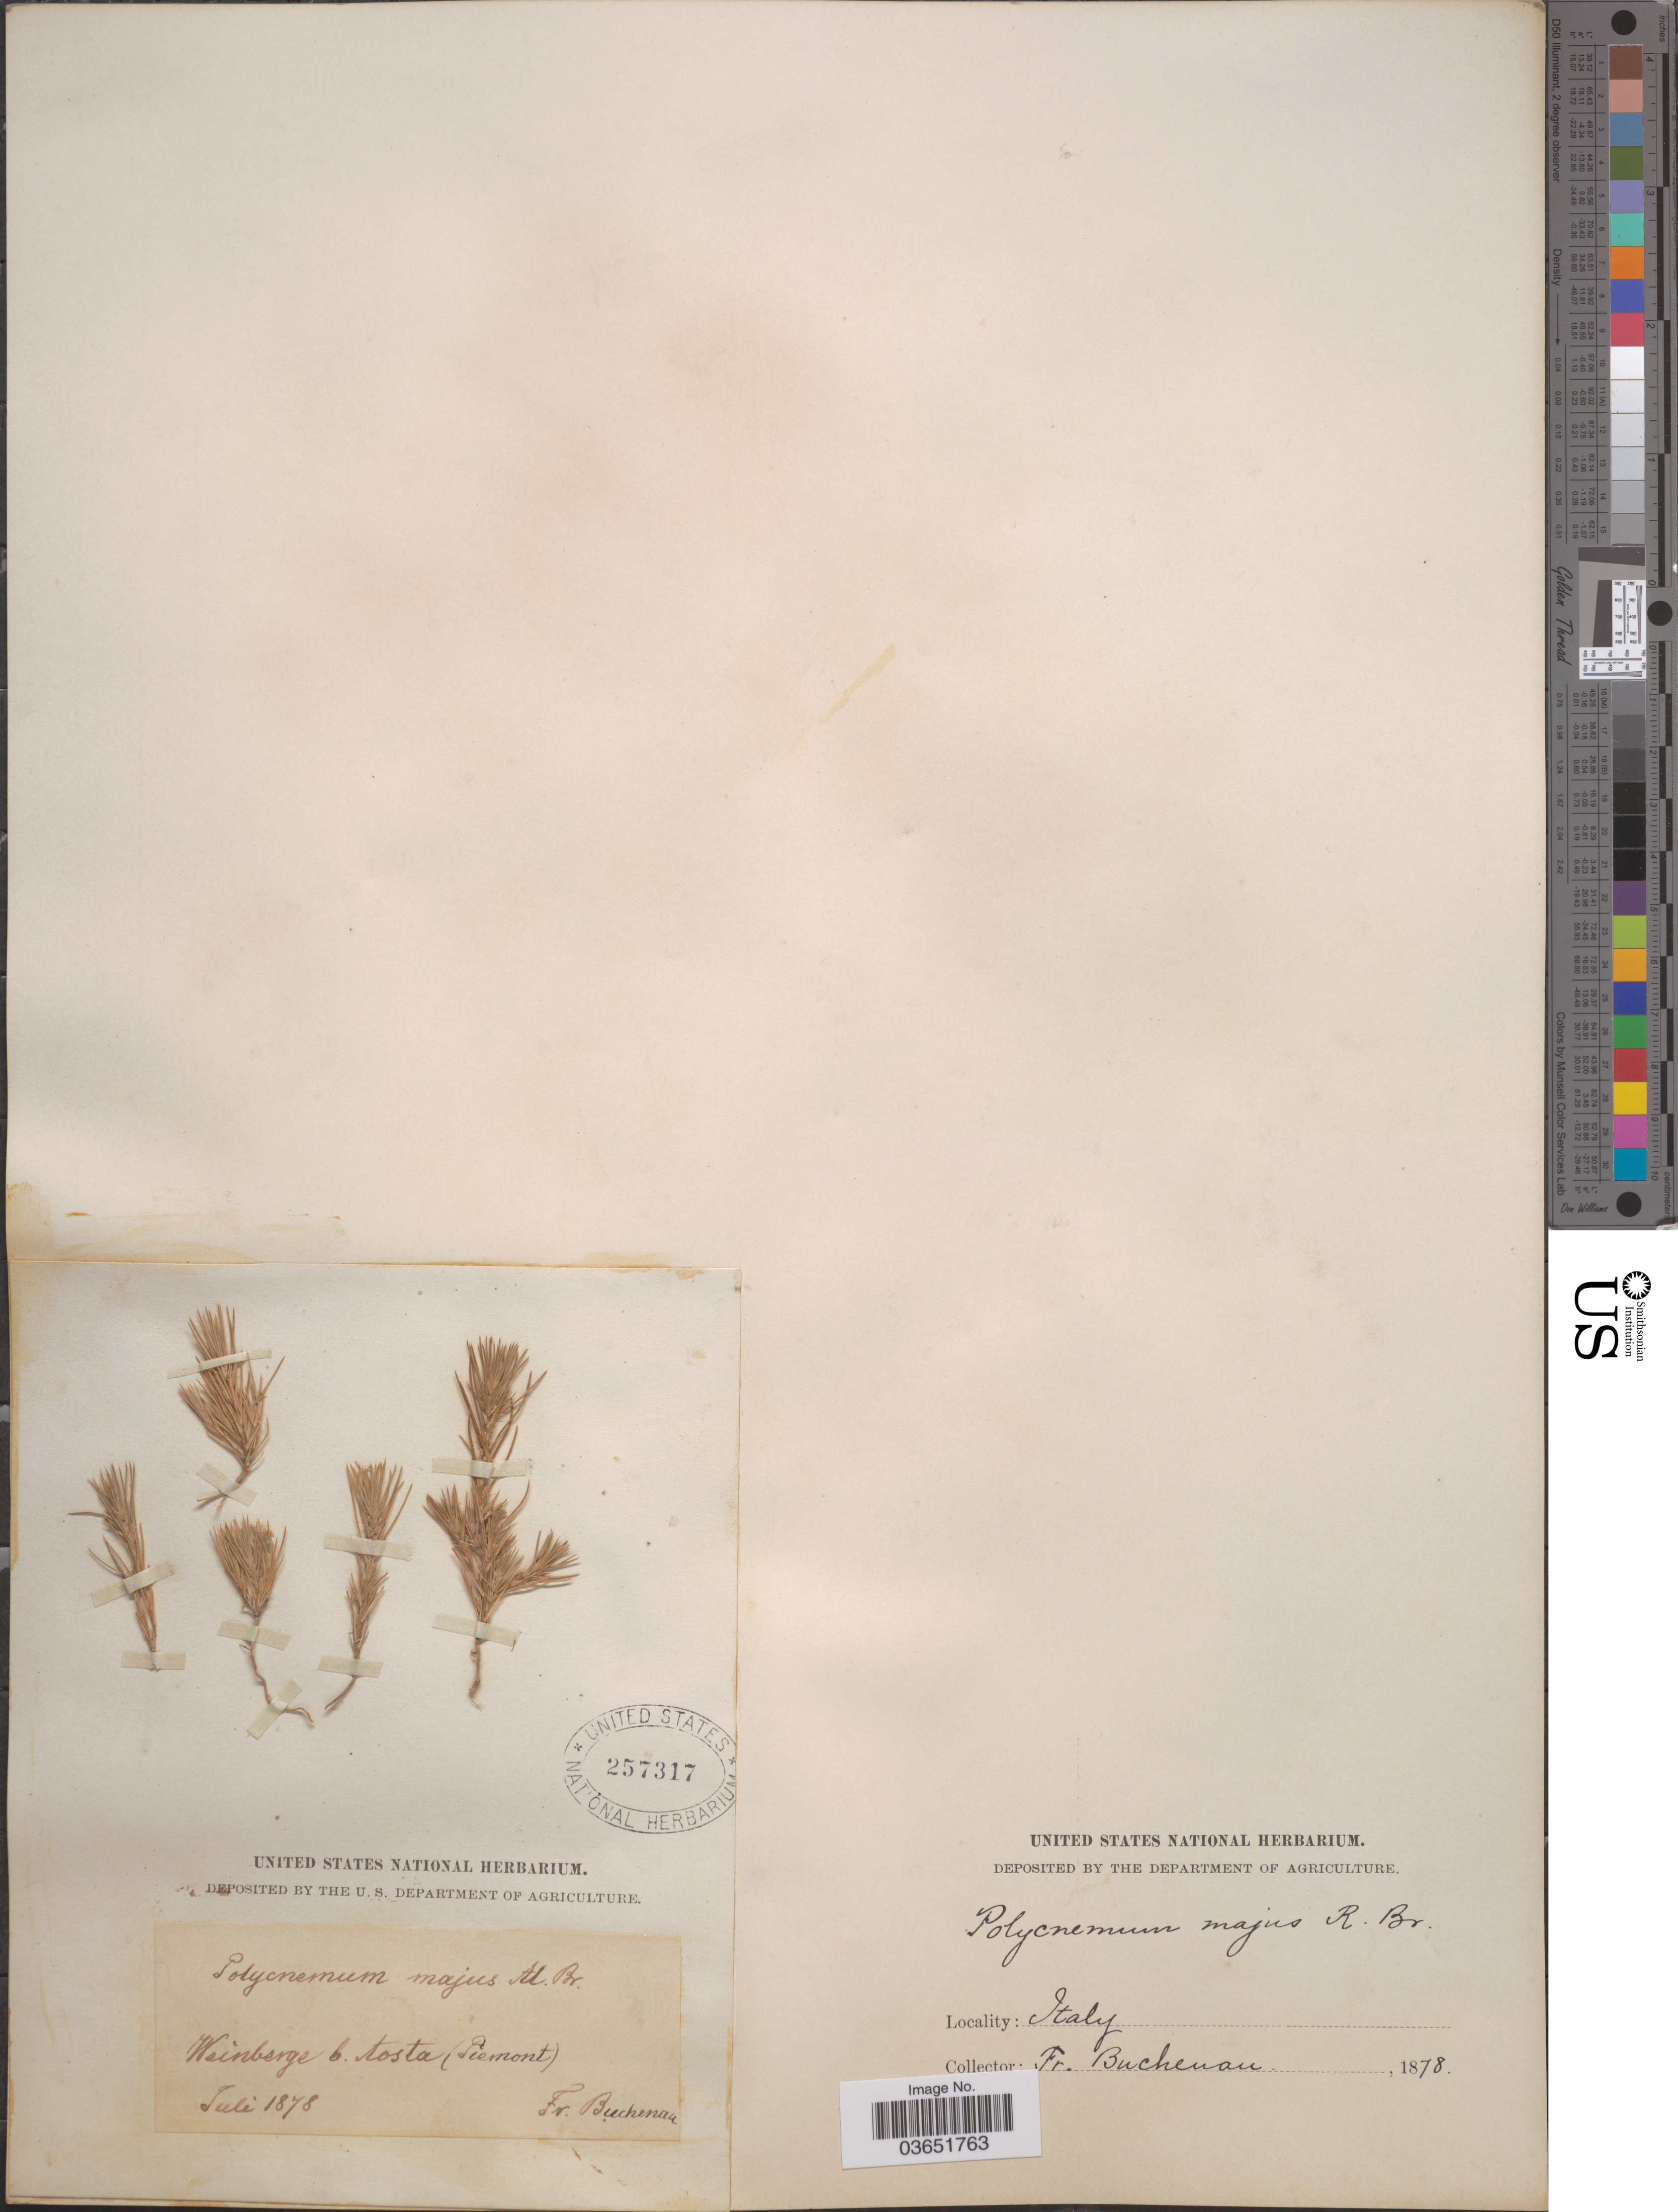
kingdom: Plantae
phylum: Tracheophyta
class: Magnoliopsida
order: Caryophyllales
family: Amaranthaceae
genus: Polycnemum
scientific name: Polycnemum majus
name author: A. Braun ex Bogenh.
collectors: F. Buchenau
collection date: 1878-07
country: Italy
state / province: Piedmont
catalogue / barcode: US 257317